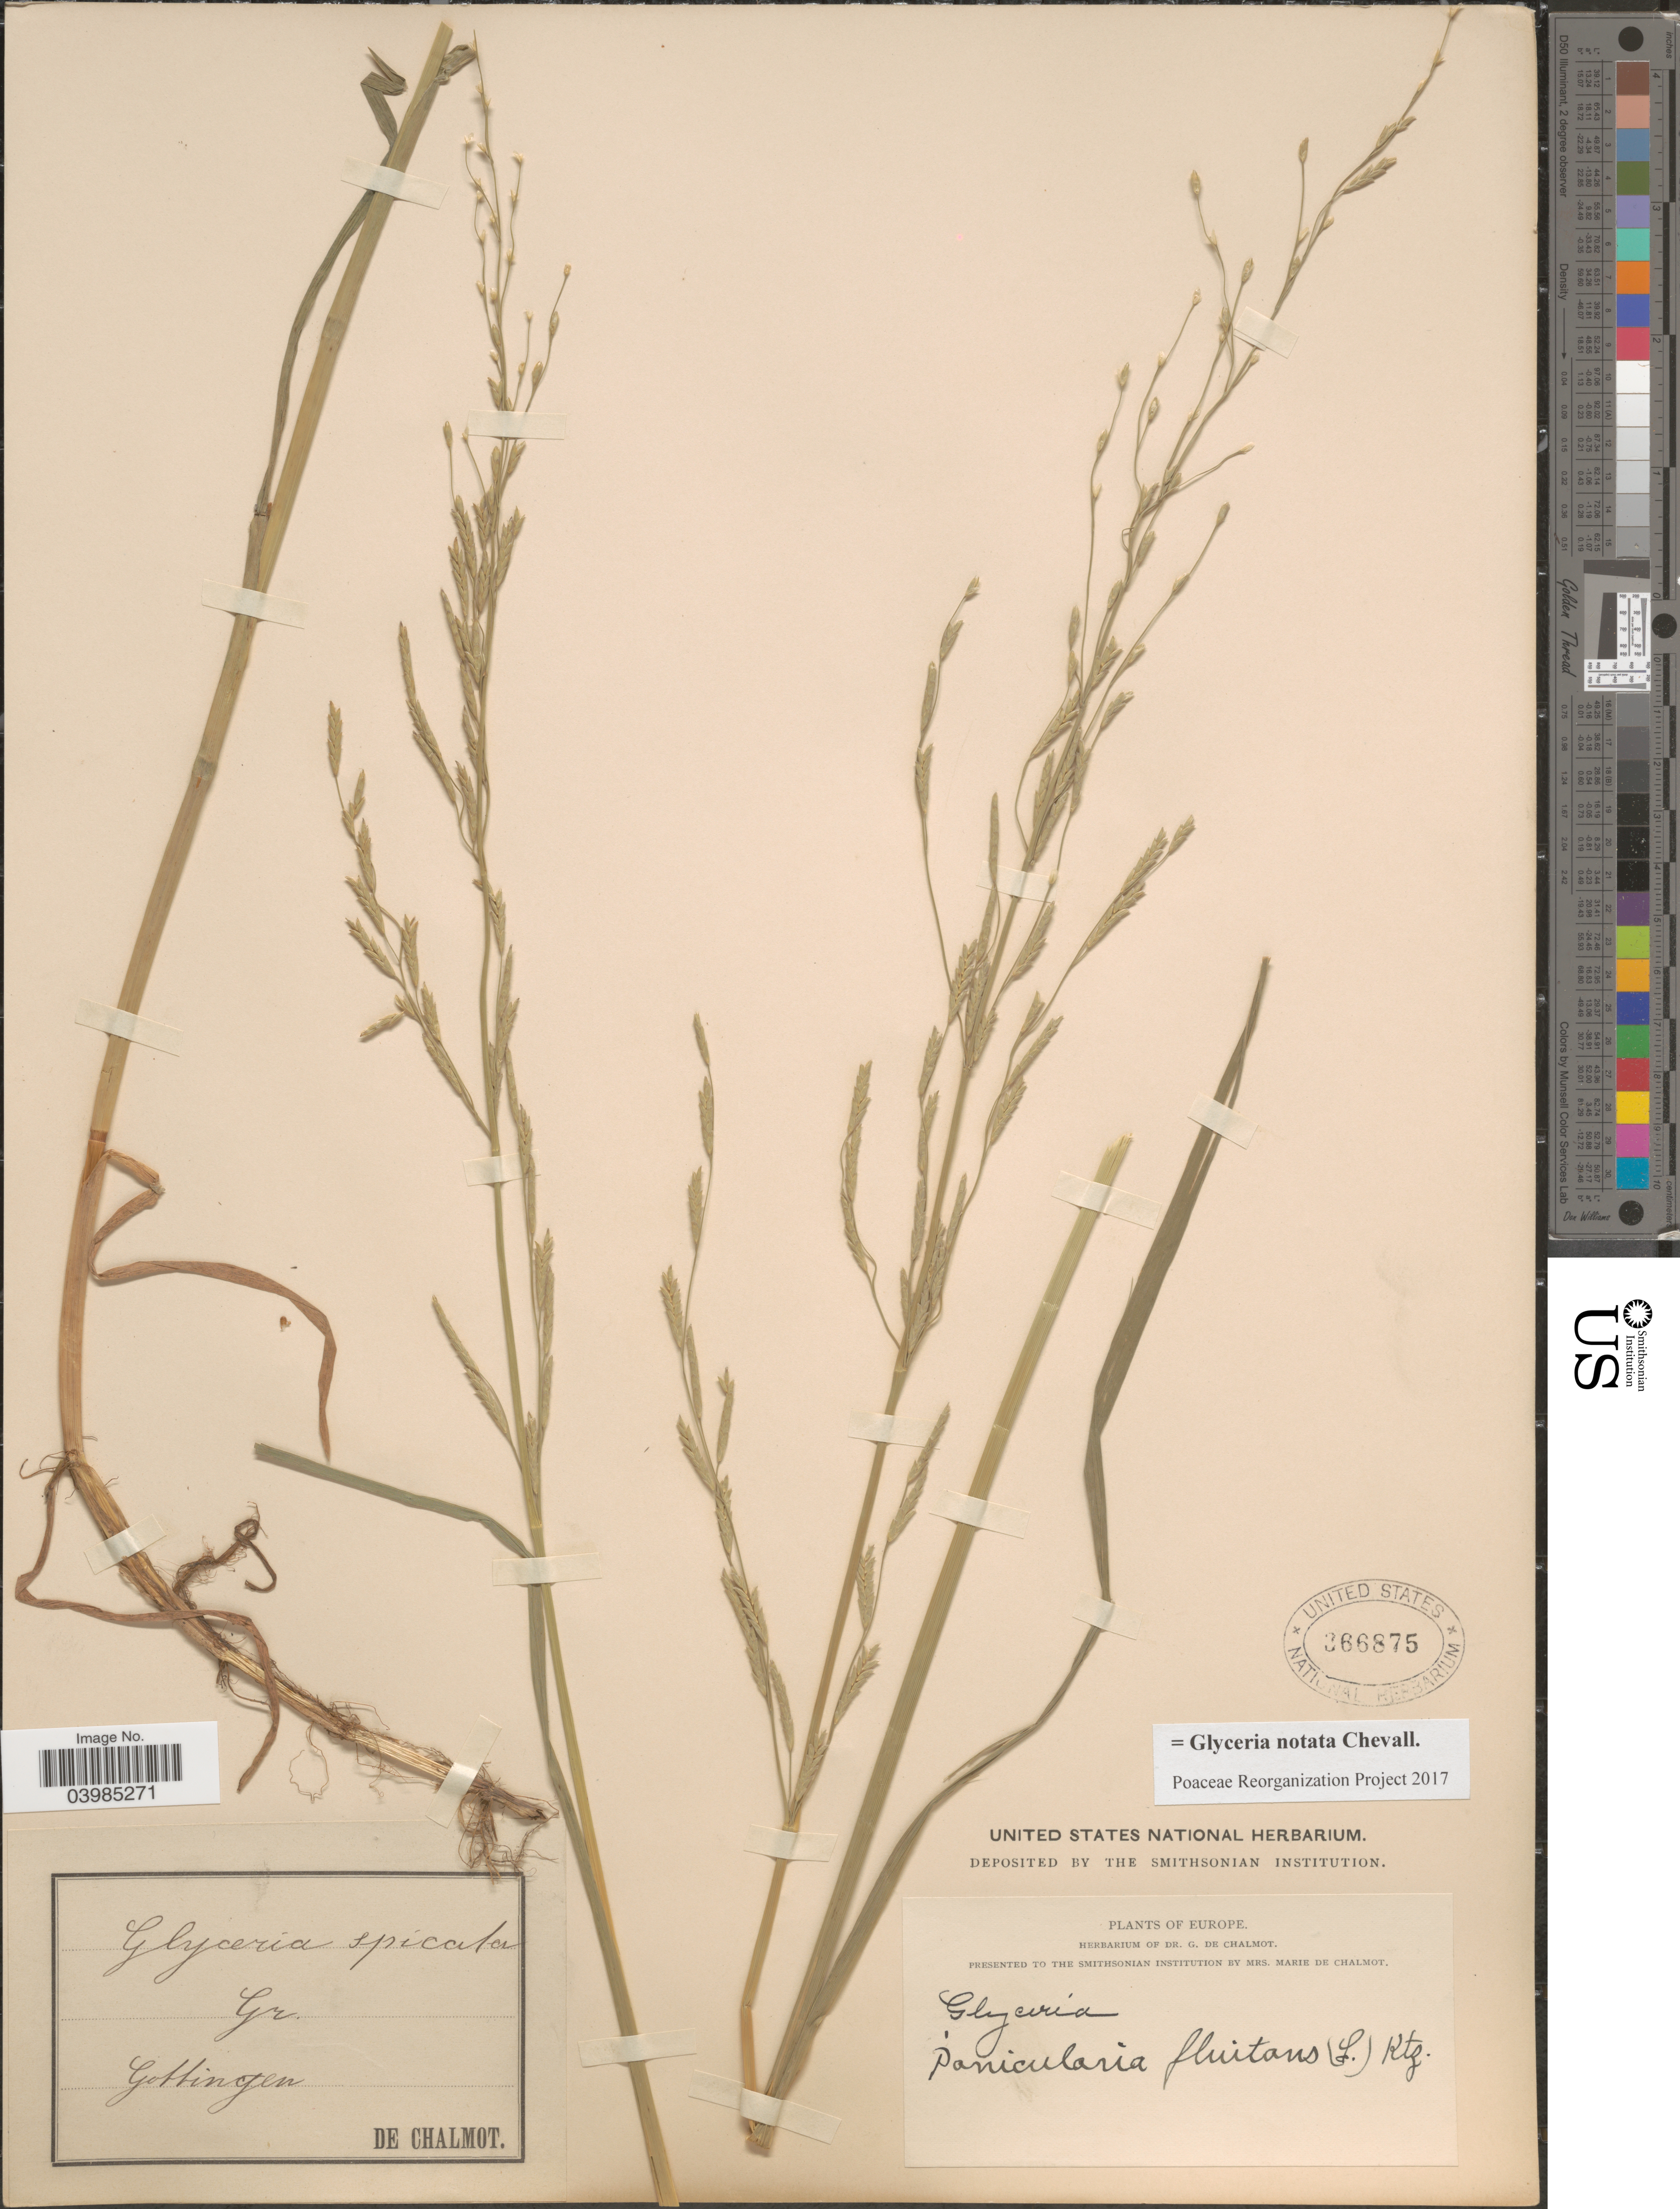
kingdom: Plantae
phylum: Tracheophyta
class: Liliopsida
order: Poales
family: Poaceae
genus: Glyceria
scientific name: Glyceria notata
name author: Chevall.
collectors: G. de Chalmot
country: Germany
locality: Europe. Gottingen.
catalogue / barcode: US 366875